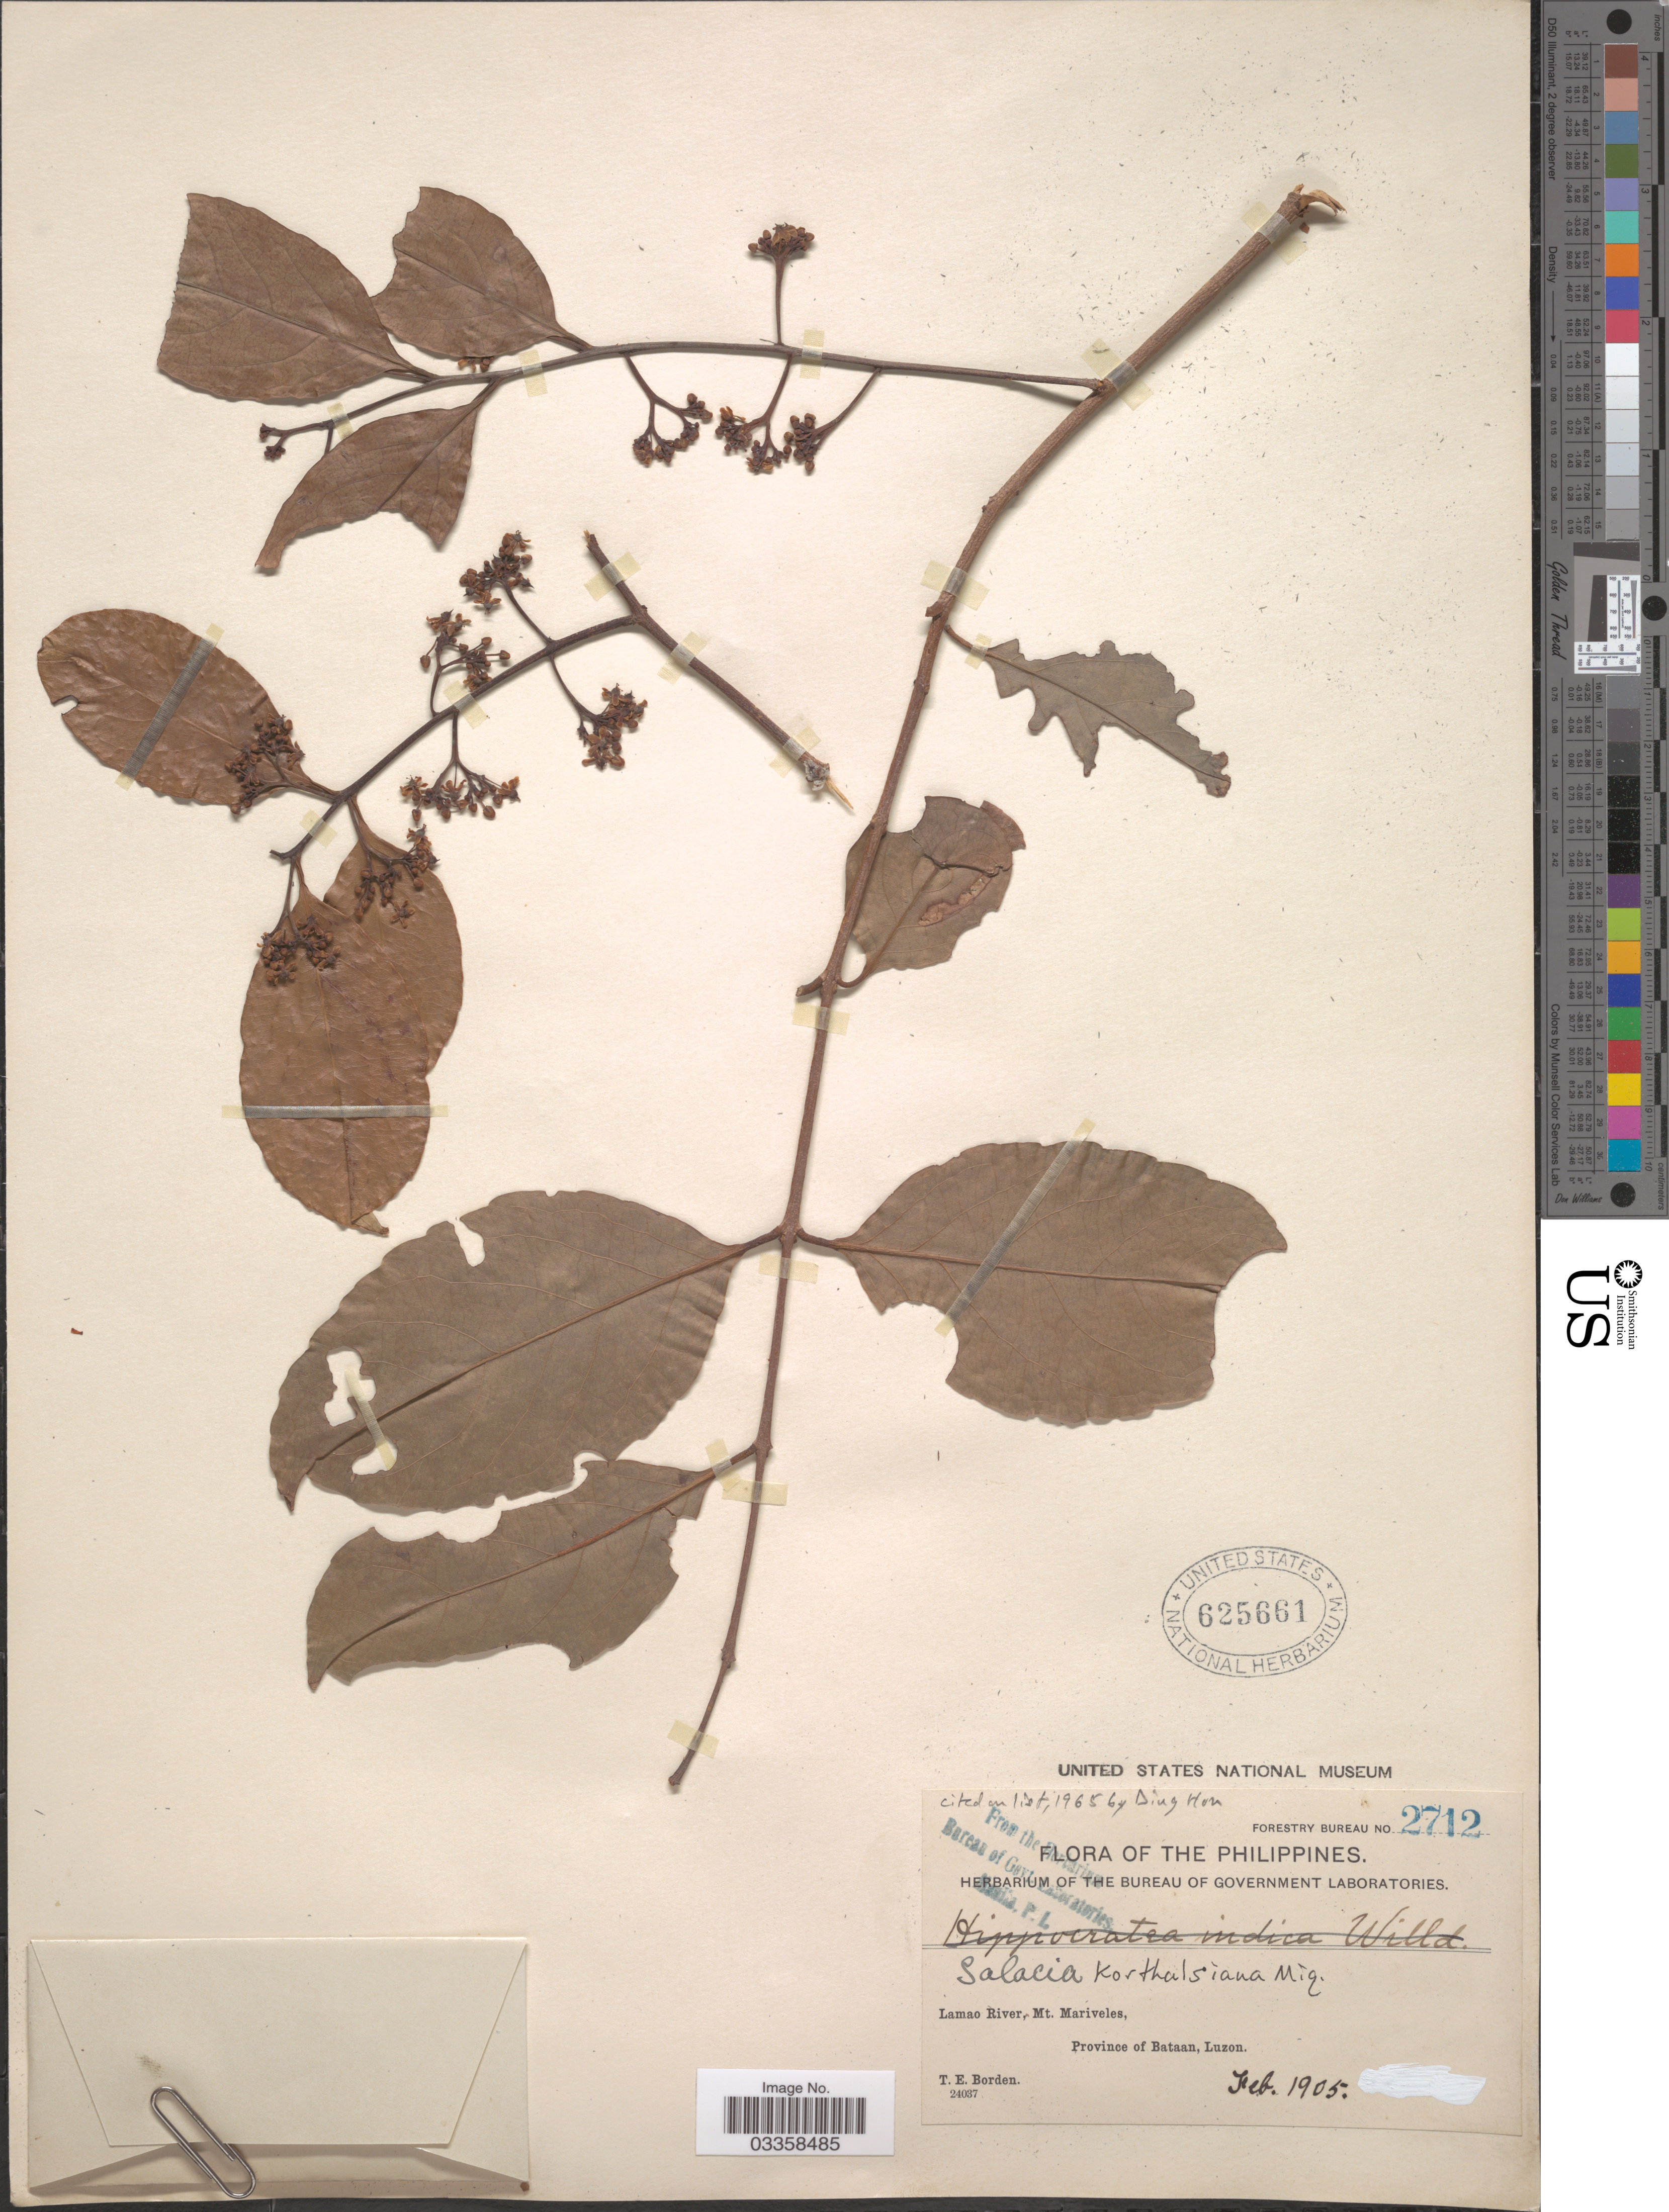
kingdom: Plantae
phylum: Tracheophyta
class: Magnoliopsida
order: Celastrales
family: Celastraceae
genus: Salacia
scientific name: Salacia korthalsiana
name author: Miq.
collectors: T. E. Borden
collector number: Forestry Bureau 2712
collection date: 1905-02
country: Philippines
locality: Lamao River, Mt. Mariveles, Province of Bataan, Luzon.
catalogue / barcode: US 625661